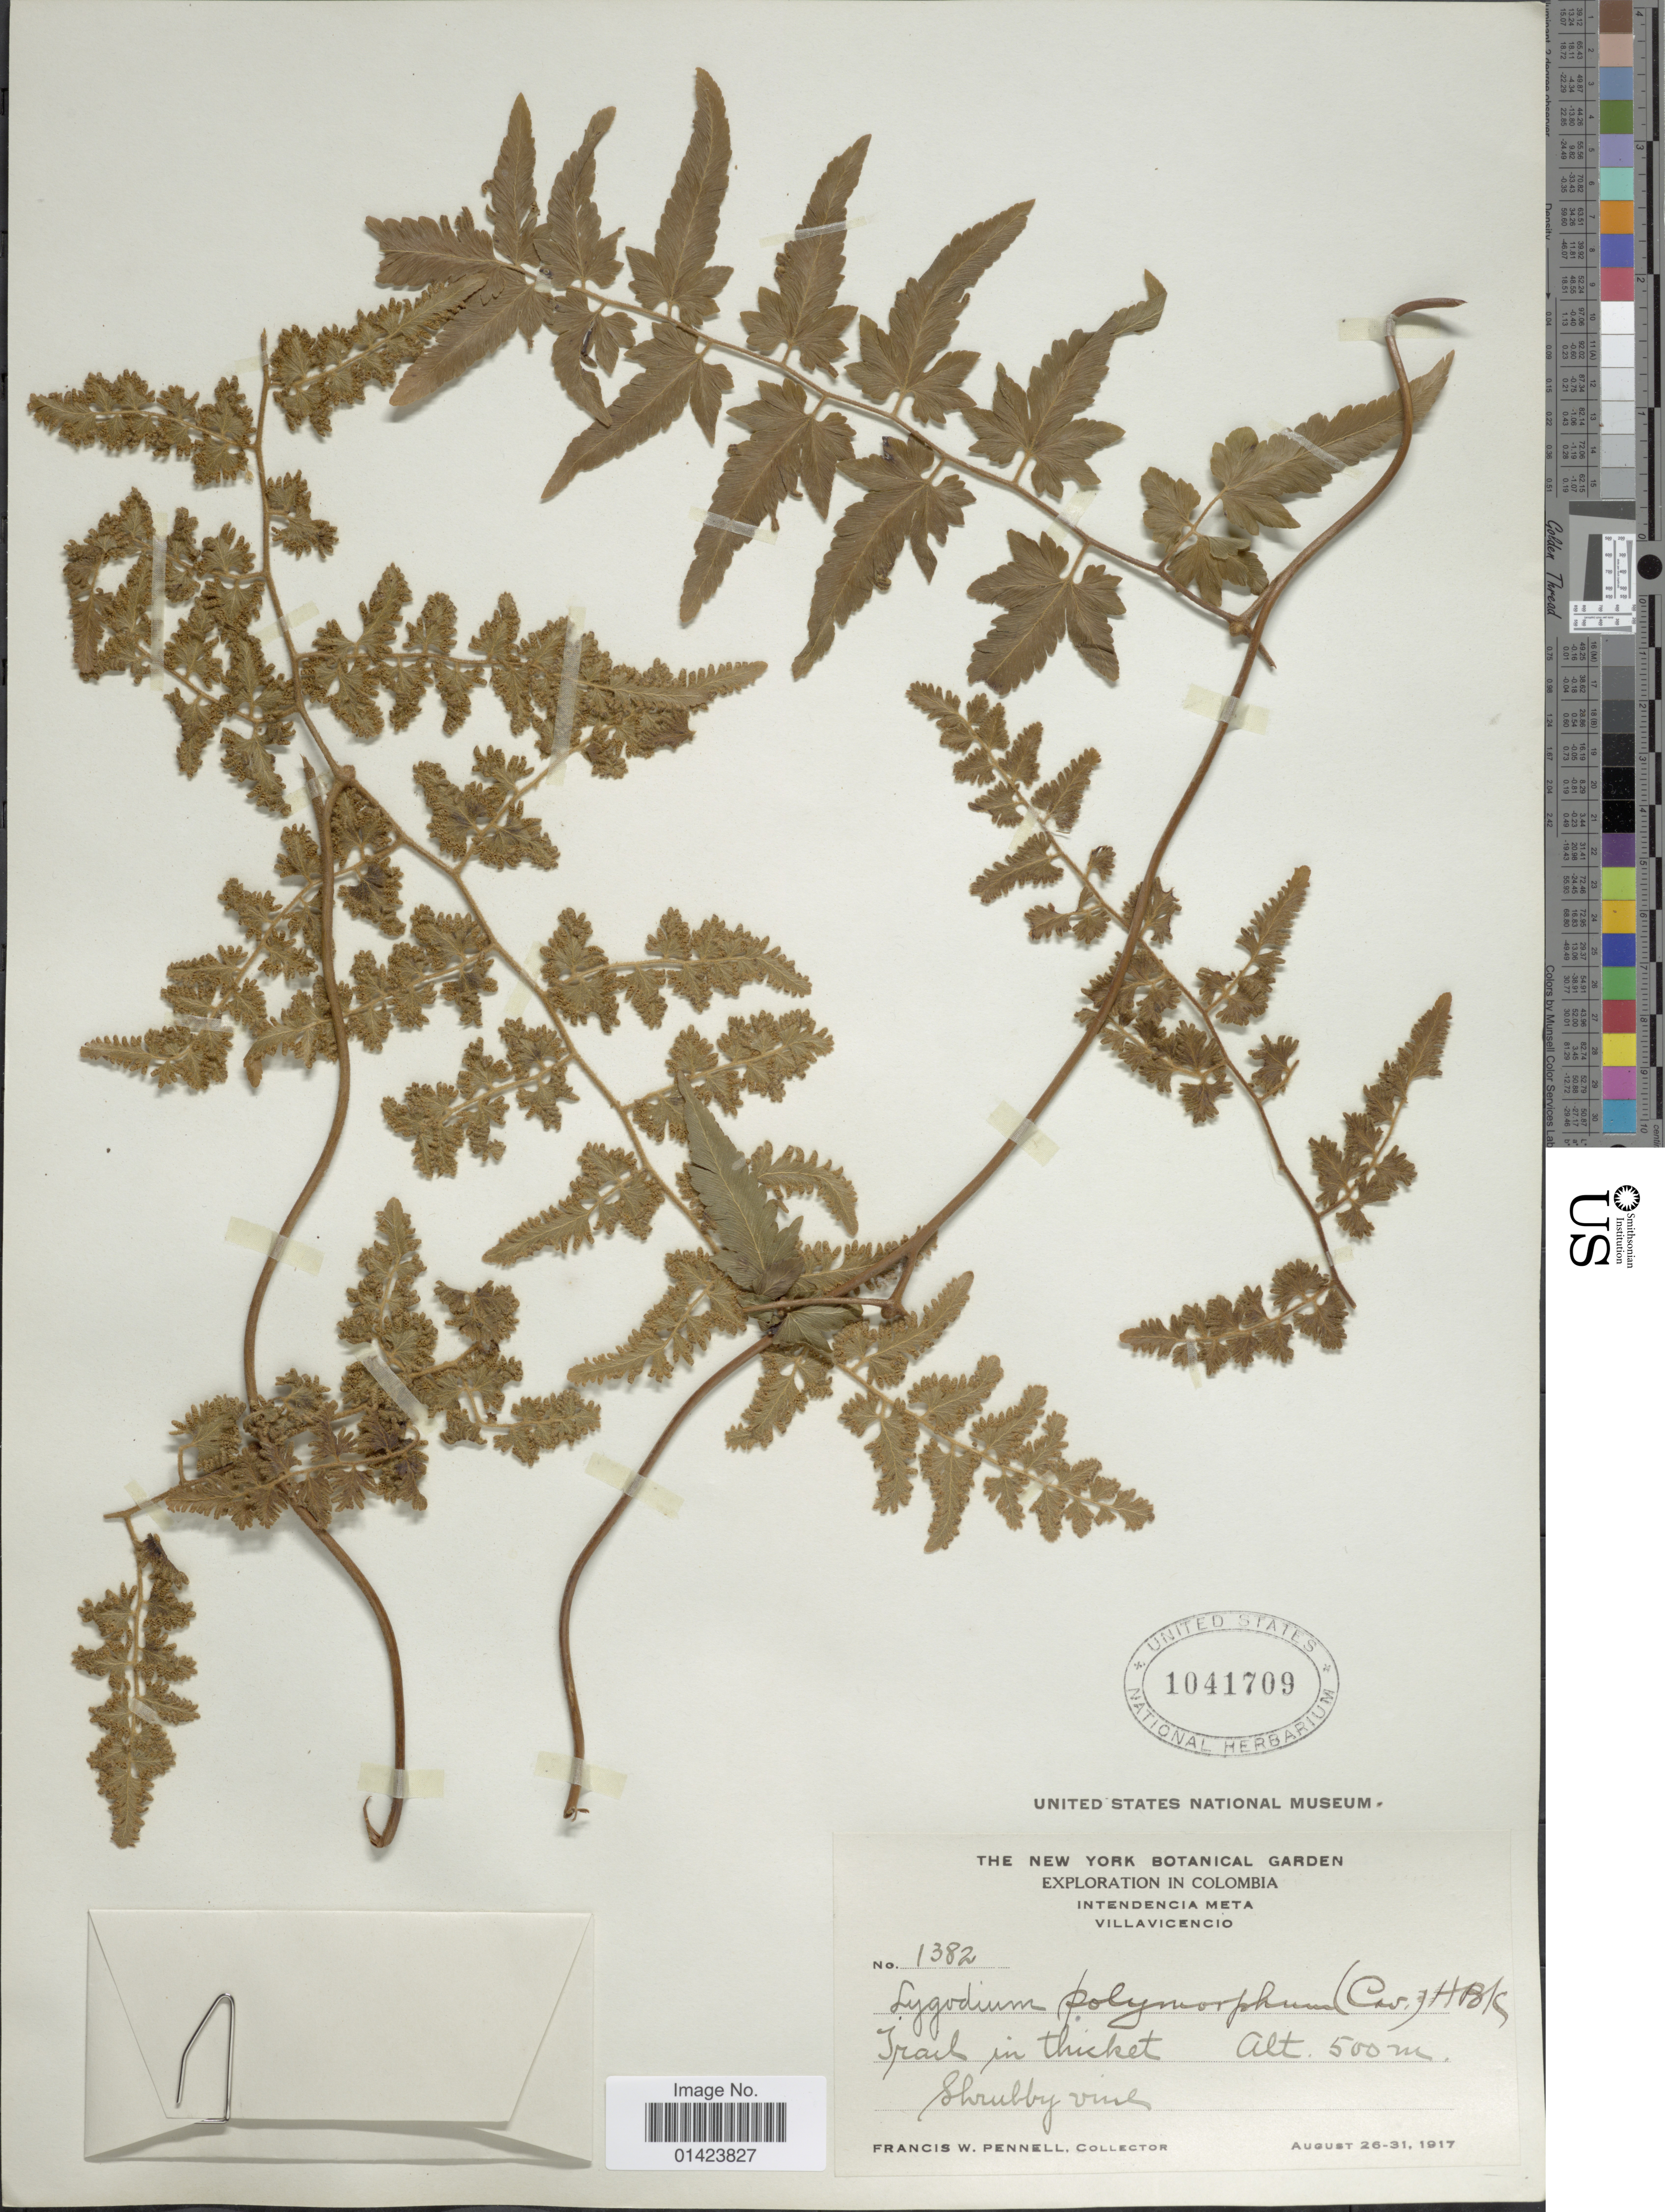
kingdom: Plantae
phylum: Tracheophyta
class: Polypodiopsida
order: Schizaeales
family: Lygodiaceae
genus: Lygodium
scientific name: Lygodium venustum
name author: Sw.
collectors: F. W. Pennell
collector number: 1382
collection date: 1917-08-26/1917-08-31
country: Colombia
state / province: Meta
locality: Intendencia Meta, VillVicencio, trail in thicket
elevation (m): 500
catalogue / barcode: US 1041709